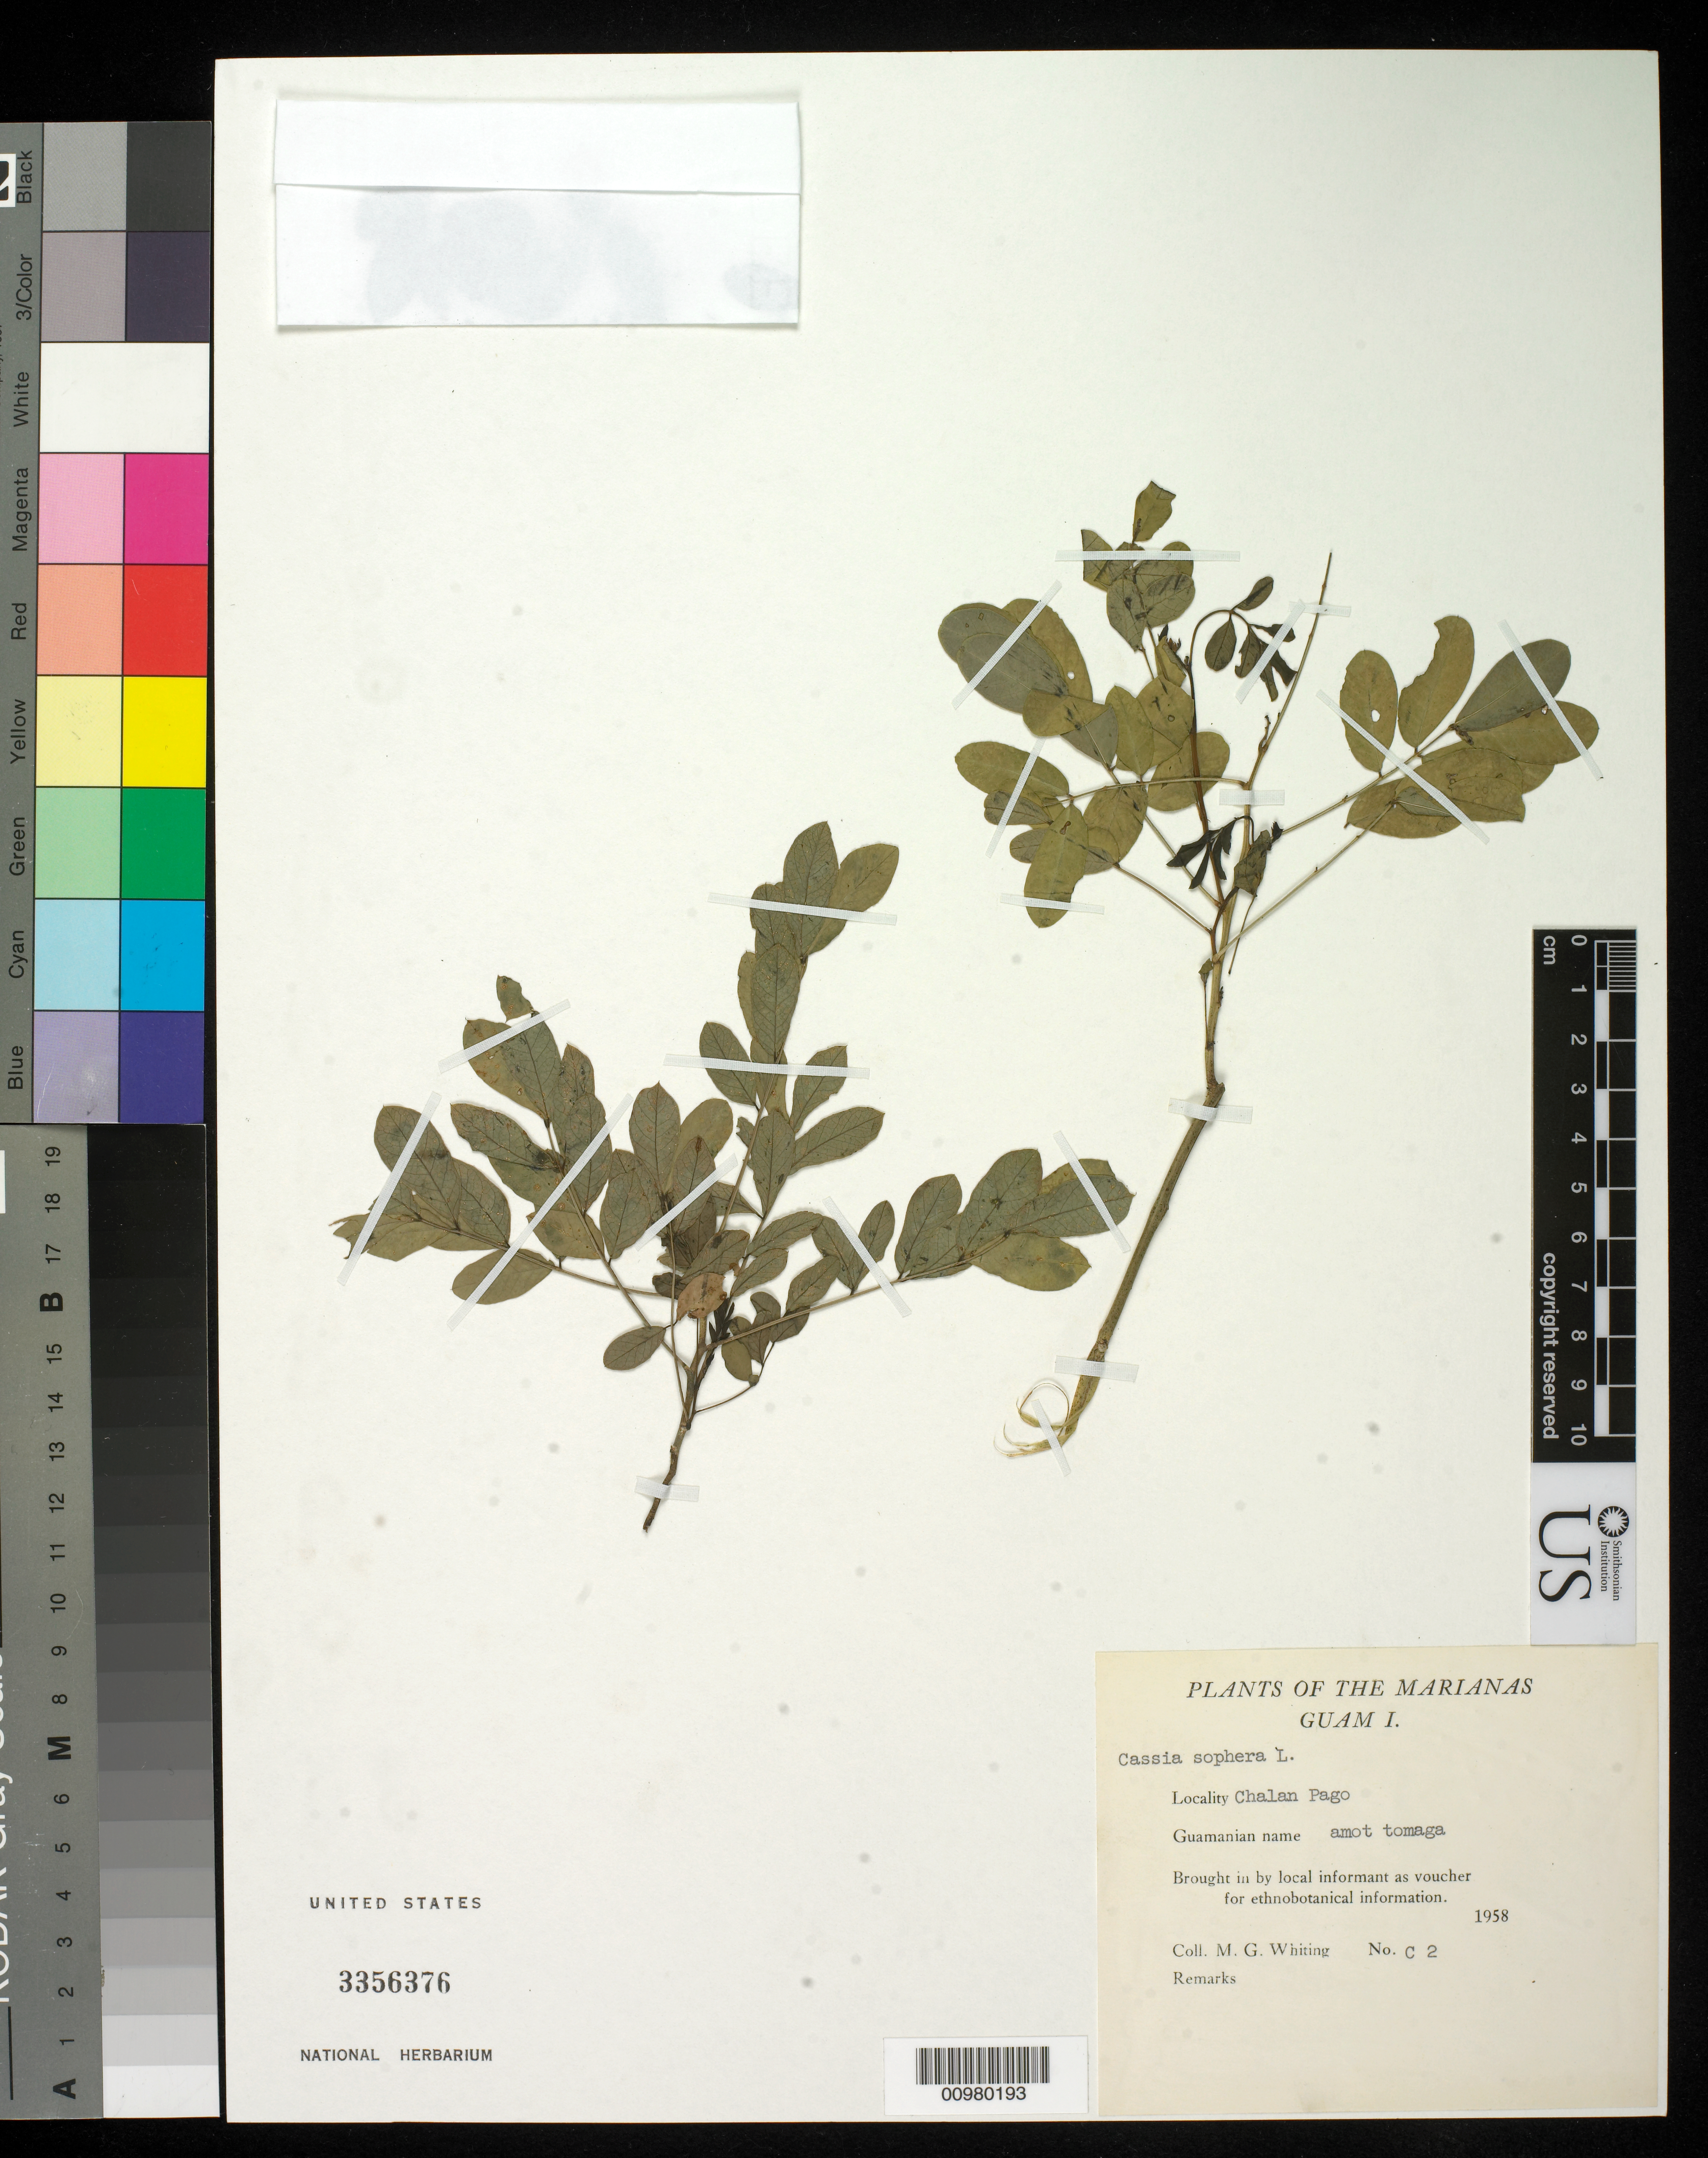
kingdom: Plantae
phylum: Tracheophyta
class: Magnoliopsida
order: Fabales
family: Fabaceae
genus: Senna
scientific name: Senna sophera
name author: (L.) Roxb.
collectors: M. Whiting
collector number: C 2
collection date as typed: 1958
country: Guam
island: Guam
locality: Chalan Pago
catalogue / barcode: US 3356376